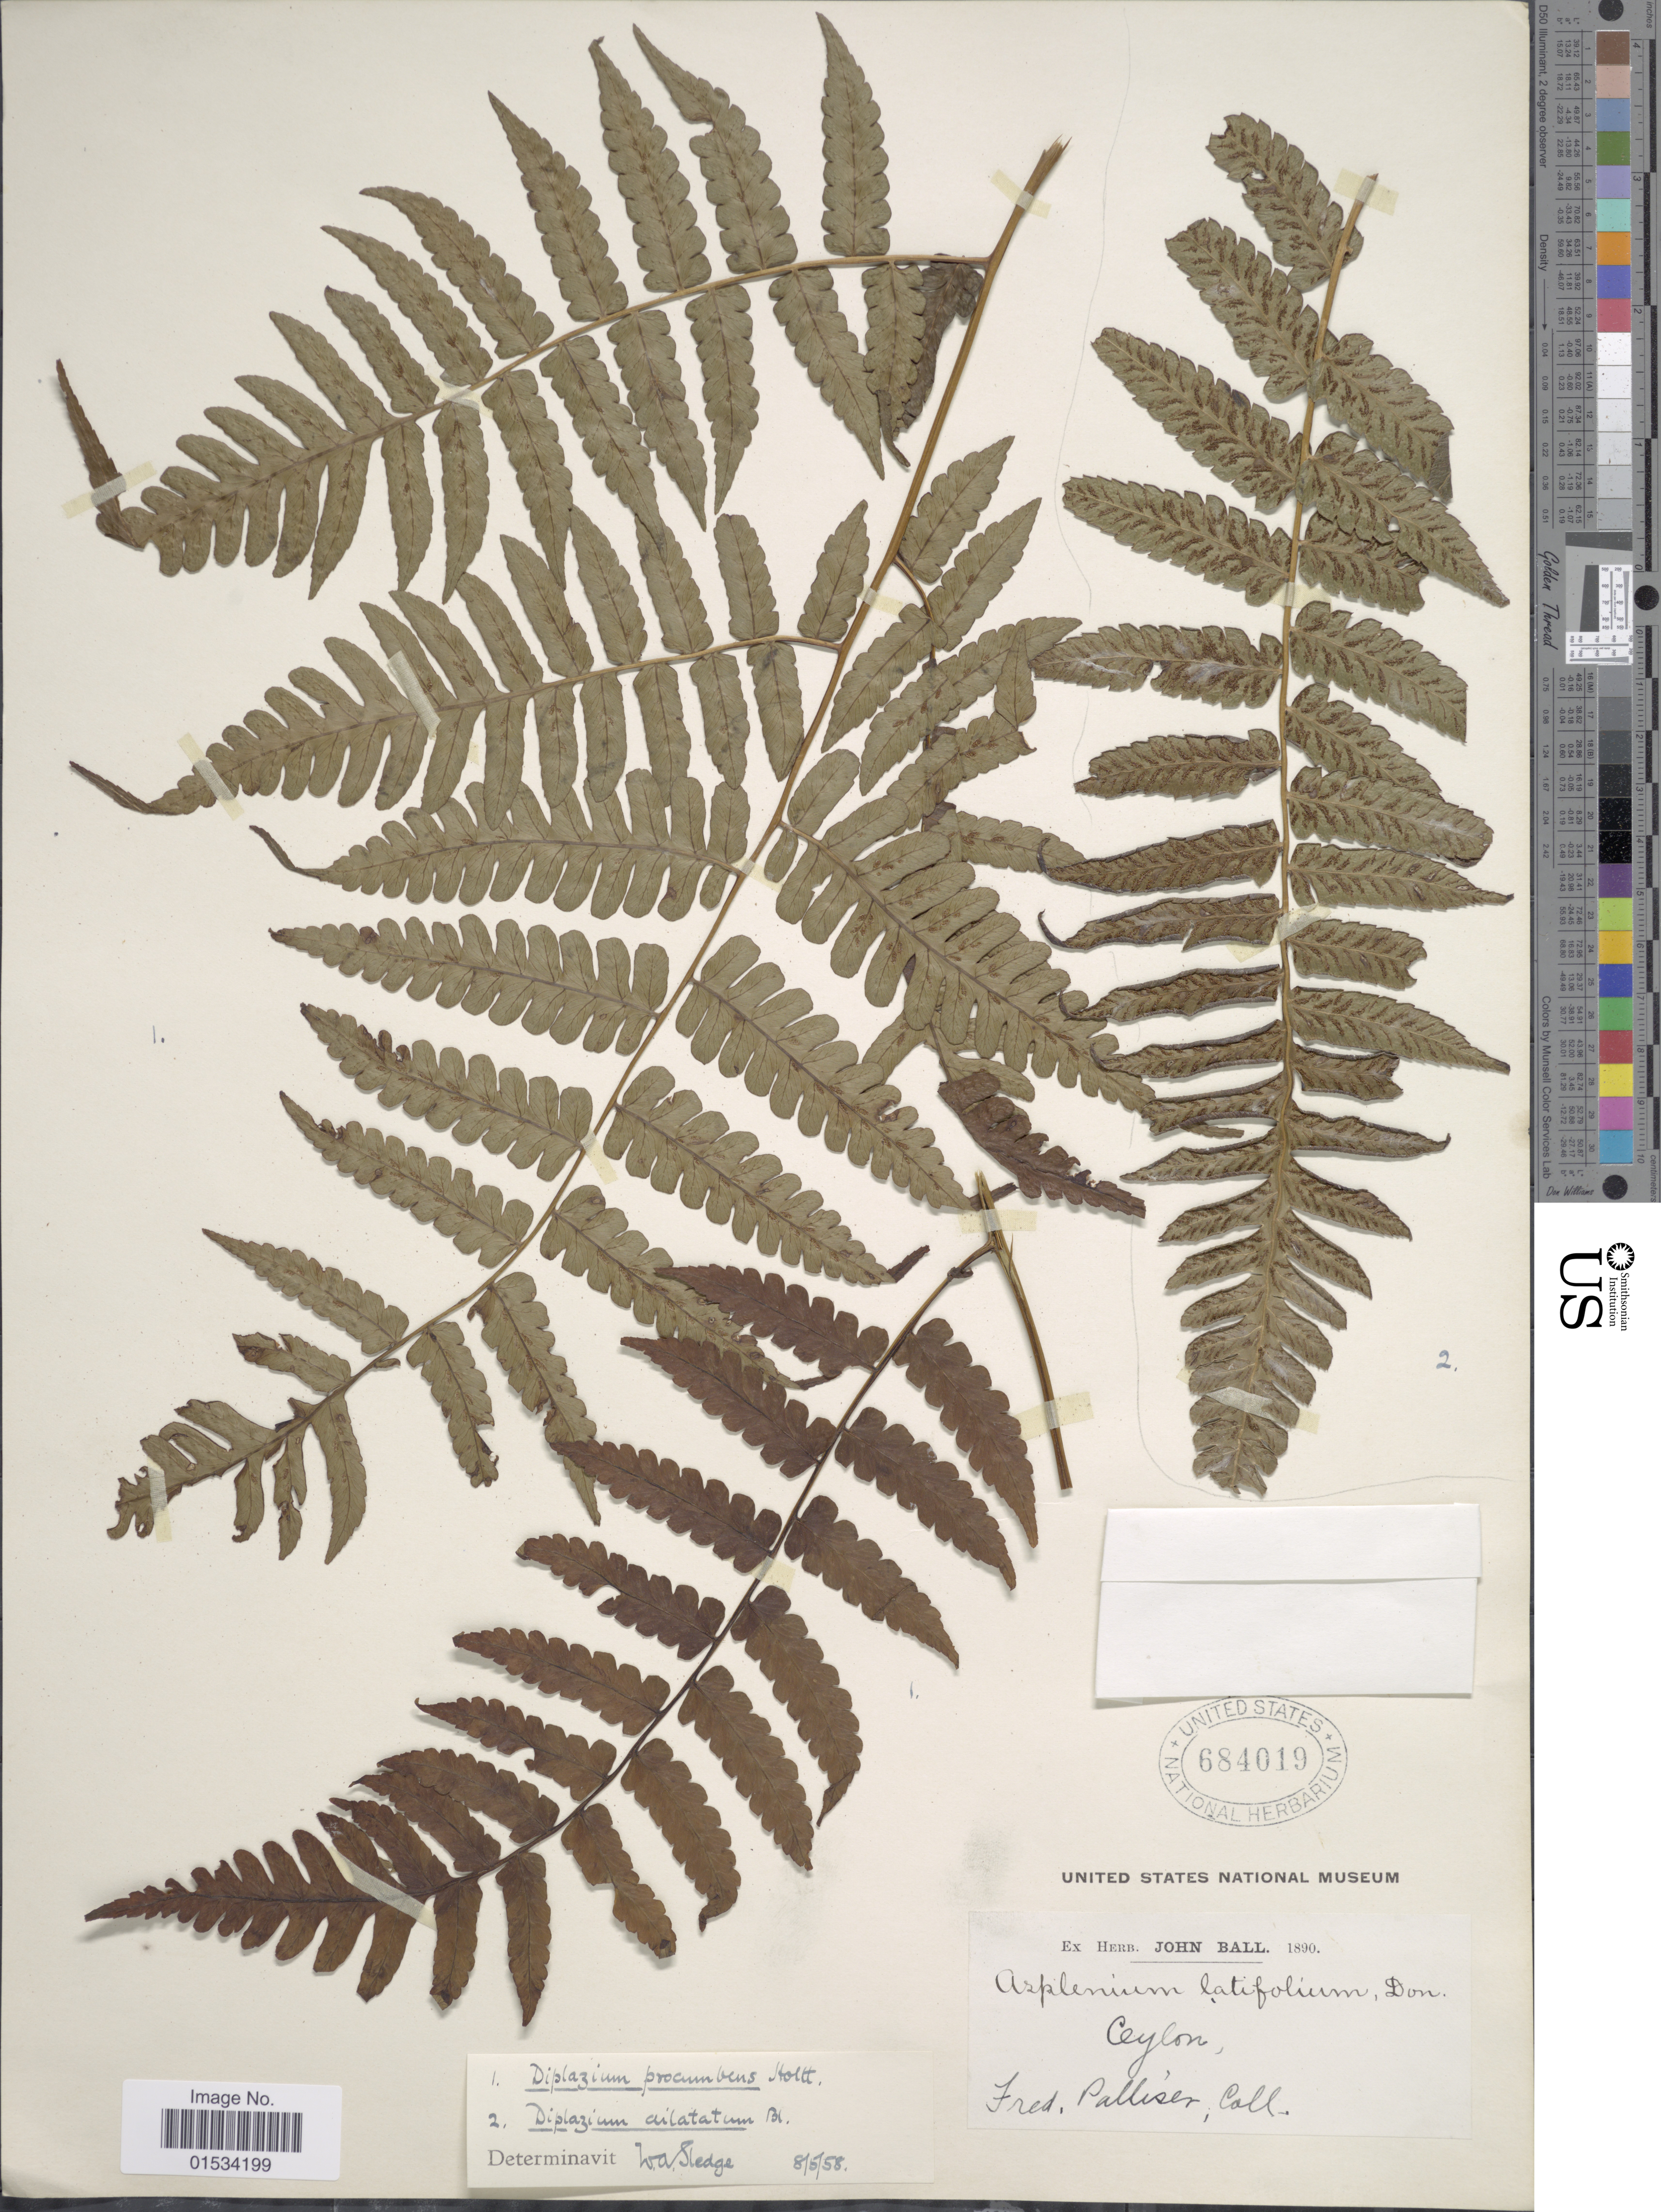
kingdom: Plantae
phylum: Tracheophyta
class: Polypodiopsida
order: Polypodiales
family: Athyriaceae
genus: Diplazium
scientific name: Diplazium procumbens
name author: Holttum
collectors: F. Palliser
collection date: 1890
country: Sri Lanka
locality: Ceylon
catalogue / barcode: US 684019